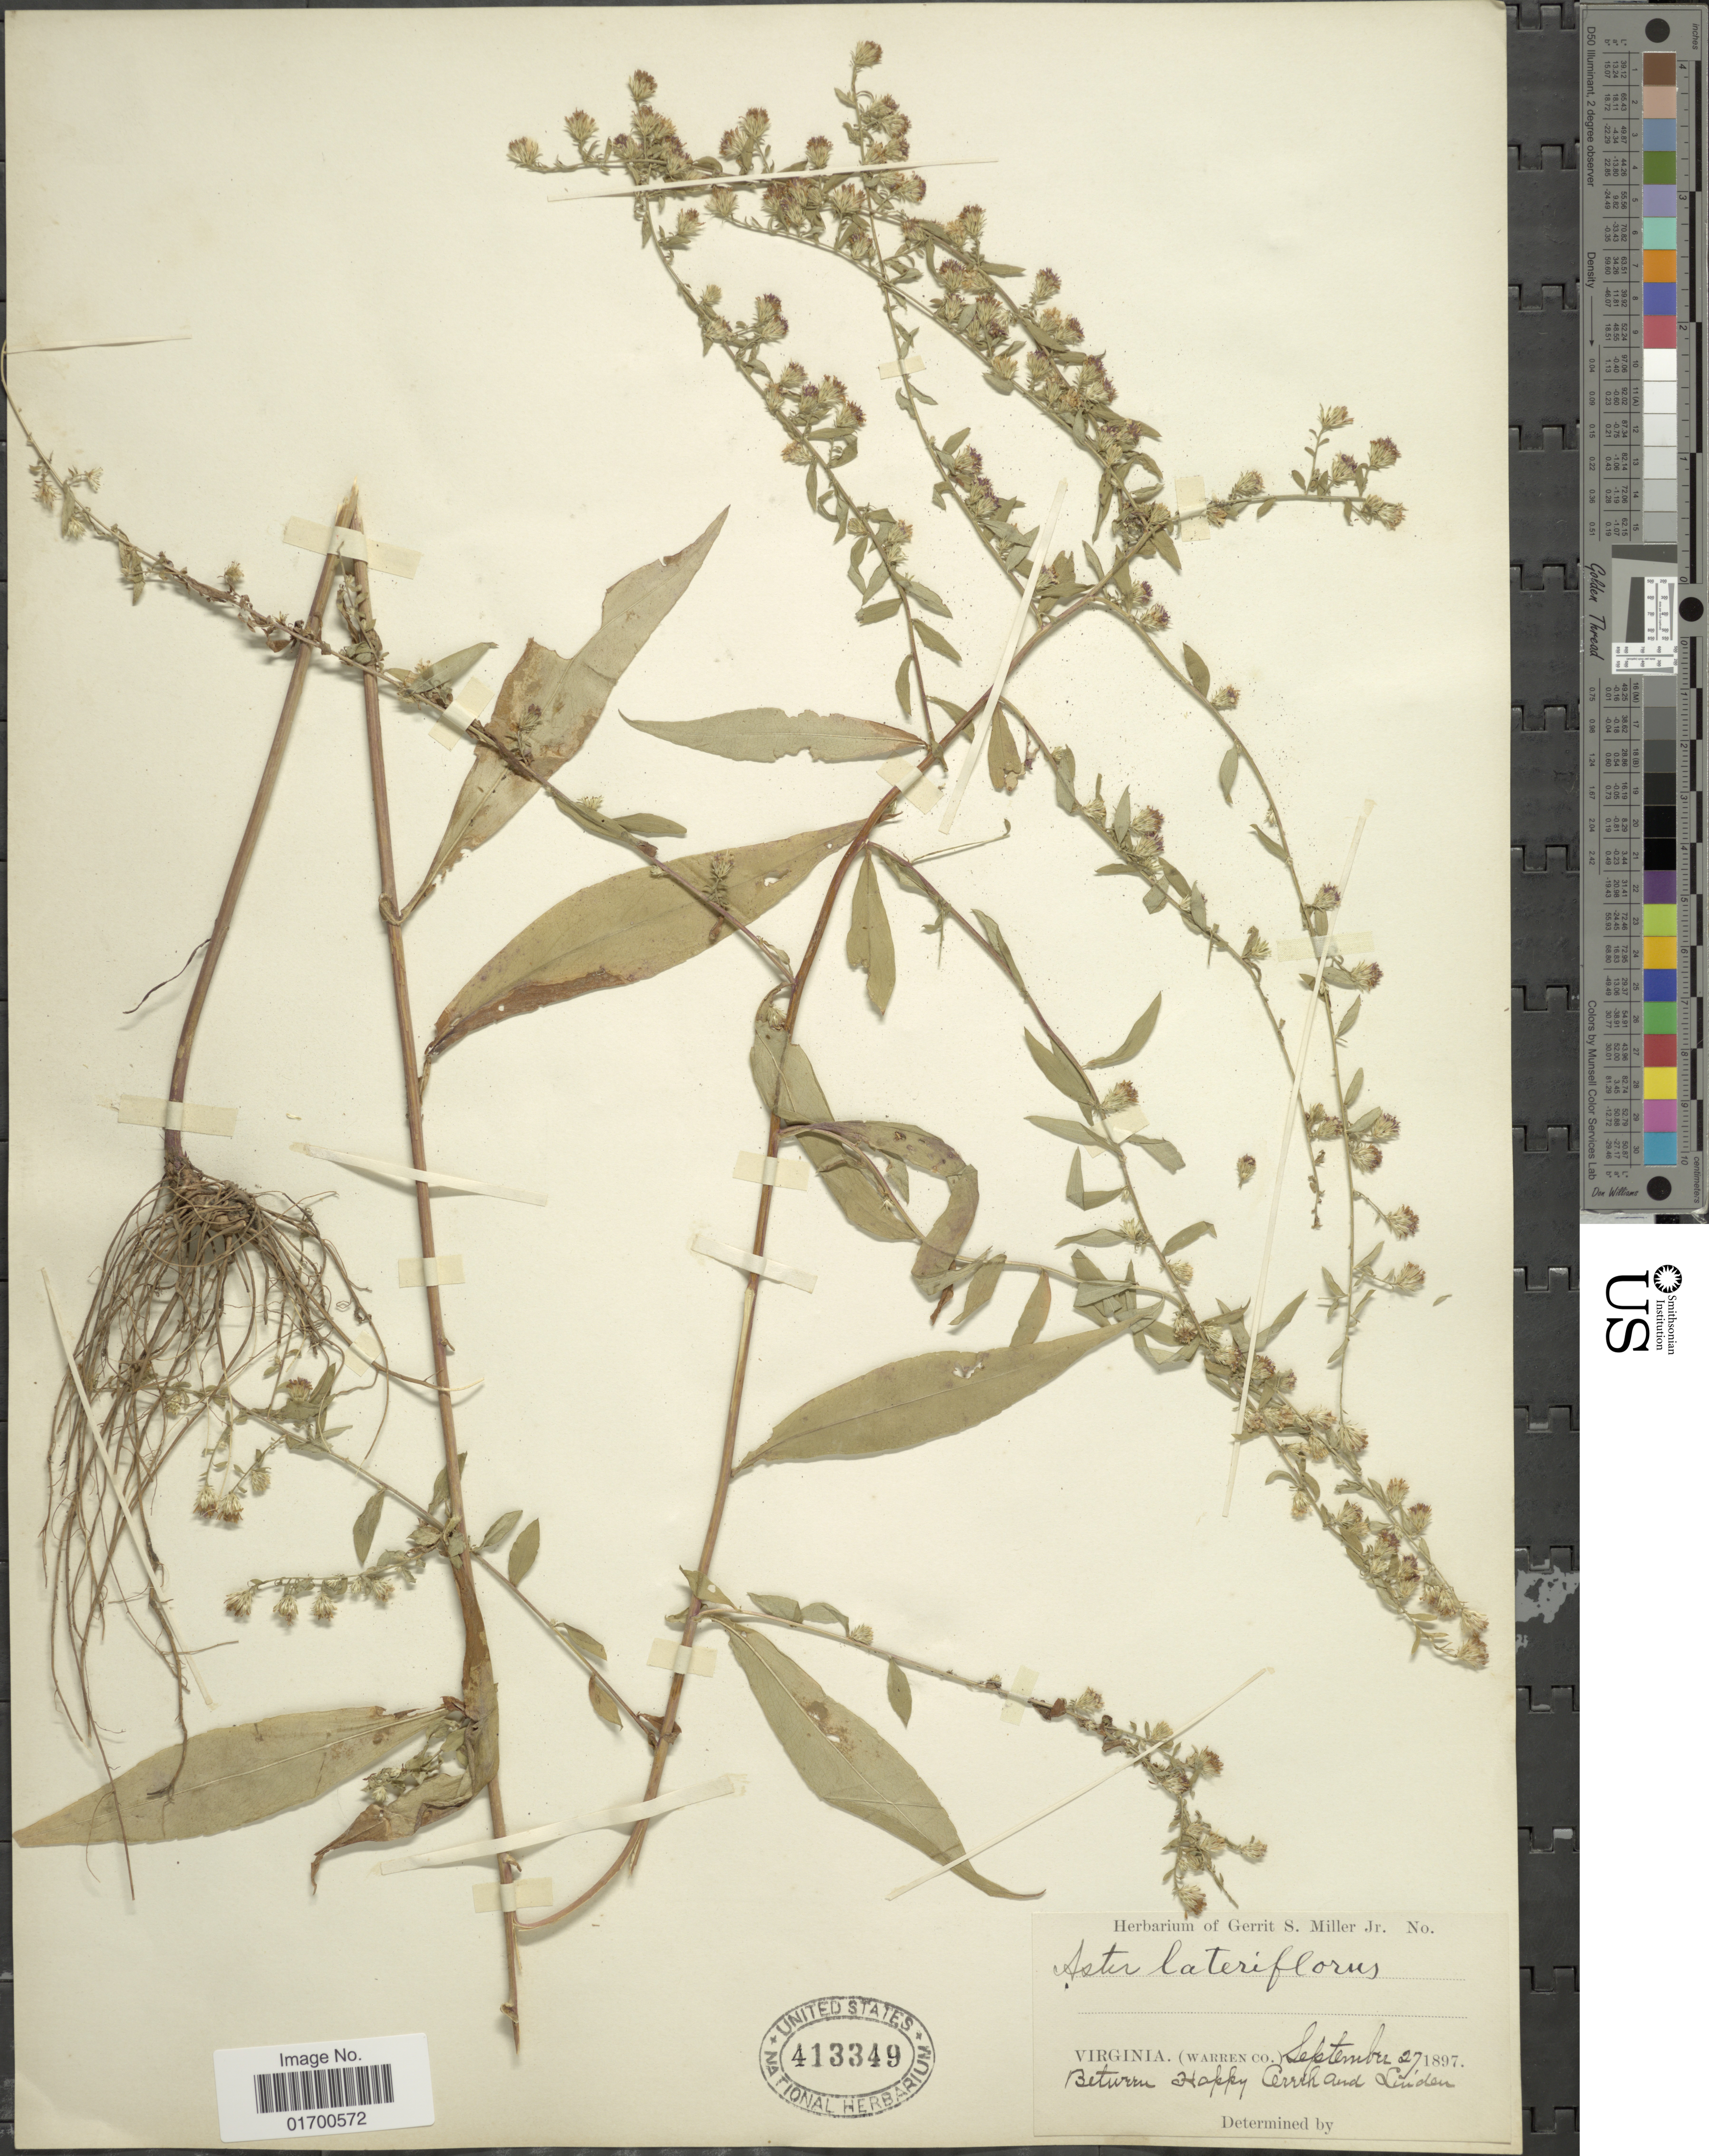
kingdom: Plantae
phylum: Tracheophyta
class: Magnoliopsida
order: Asterales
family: Asteraceae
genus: Symphyotrichum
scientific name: Symphyotrichum lateriflorum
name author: (L.) Á. Löve & D. Löve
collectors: ex herb. Gerrit S. Miller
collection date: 1897-09-27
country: United States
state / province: Virginia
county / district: Warren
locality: Warren Co., Beturn Happy Cerreck and Linden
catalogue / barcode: US 413349